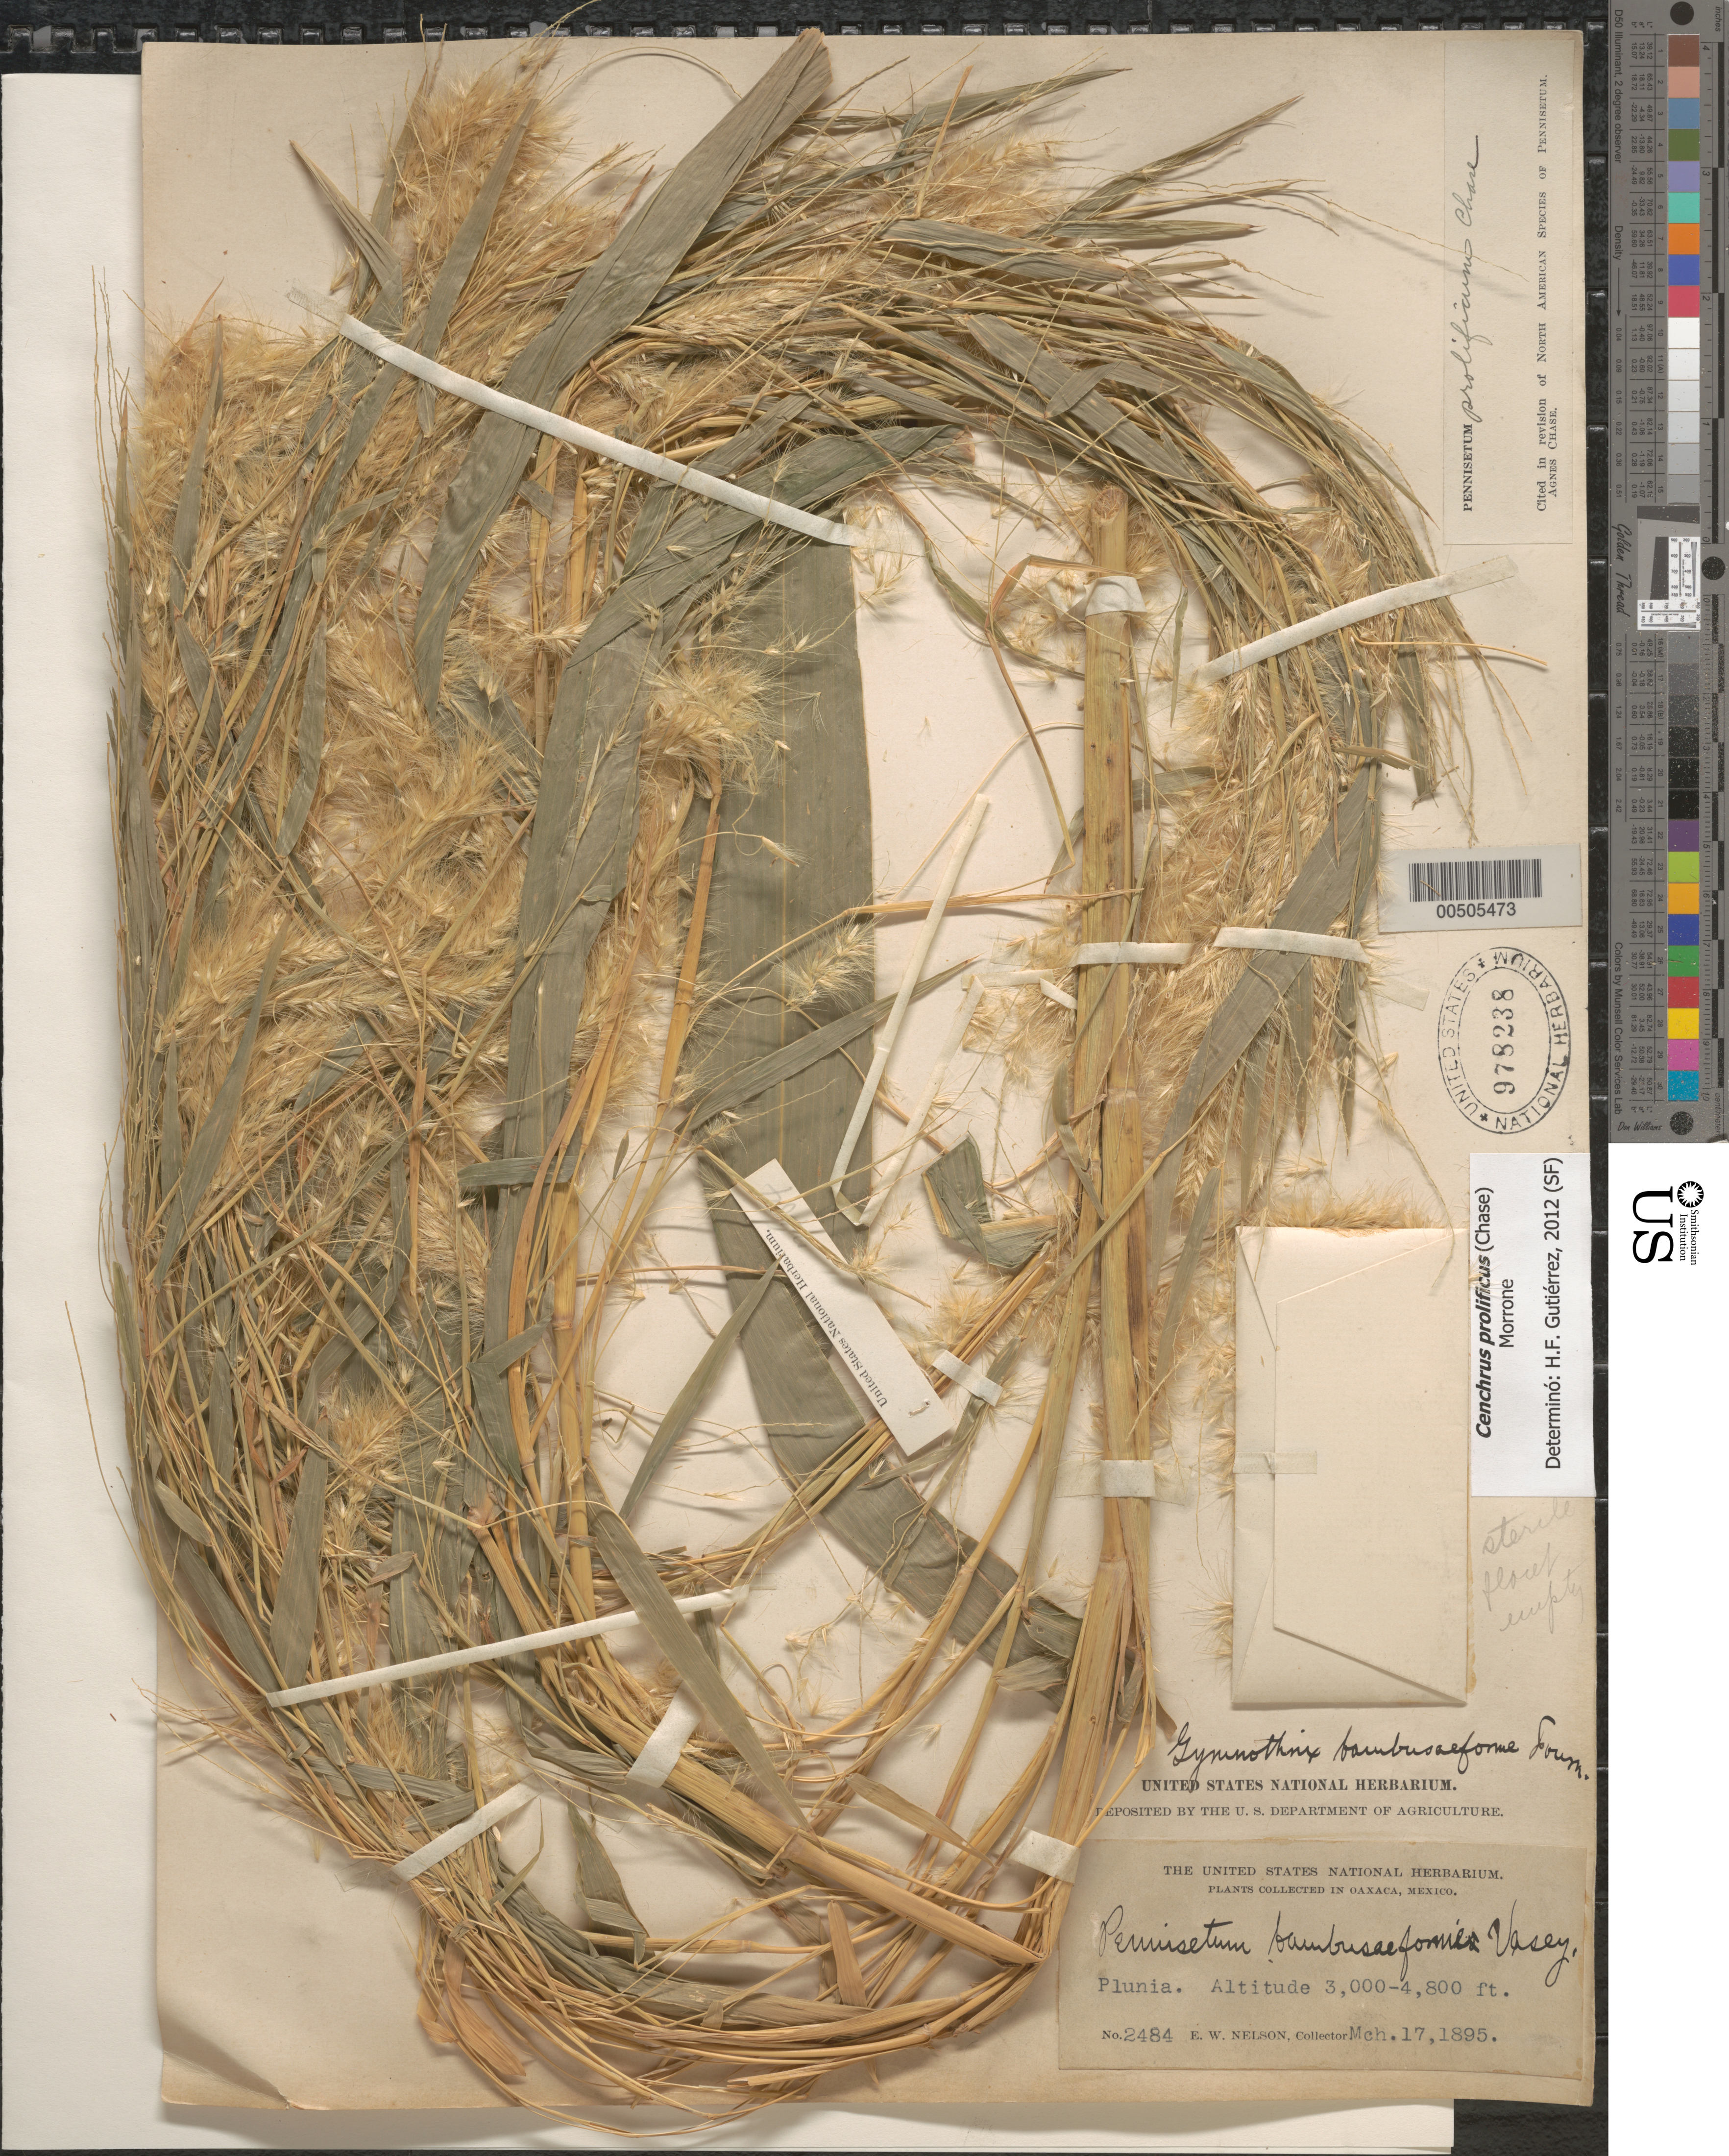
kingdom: Plantae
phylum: Tracheophyta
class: Liliopsida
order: Poales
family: Poaceae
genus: Cenchrus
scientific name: Cenchrus prolificus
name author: (Chase) Morrone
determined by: Gutiérrez, H. F.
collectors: E. W. Nelson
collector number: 2484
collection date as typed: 17 Mar 1895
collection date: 1895-03-17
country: Mexico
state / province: Oaxaca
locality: Plunia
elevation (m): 914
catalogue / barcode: US 978238